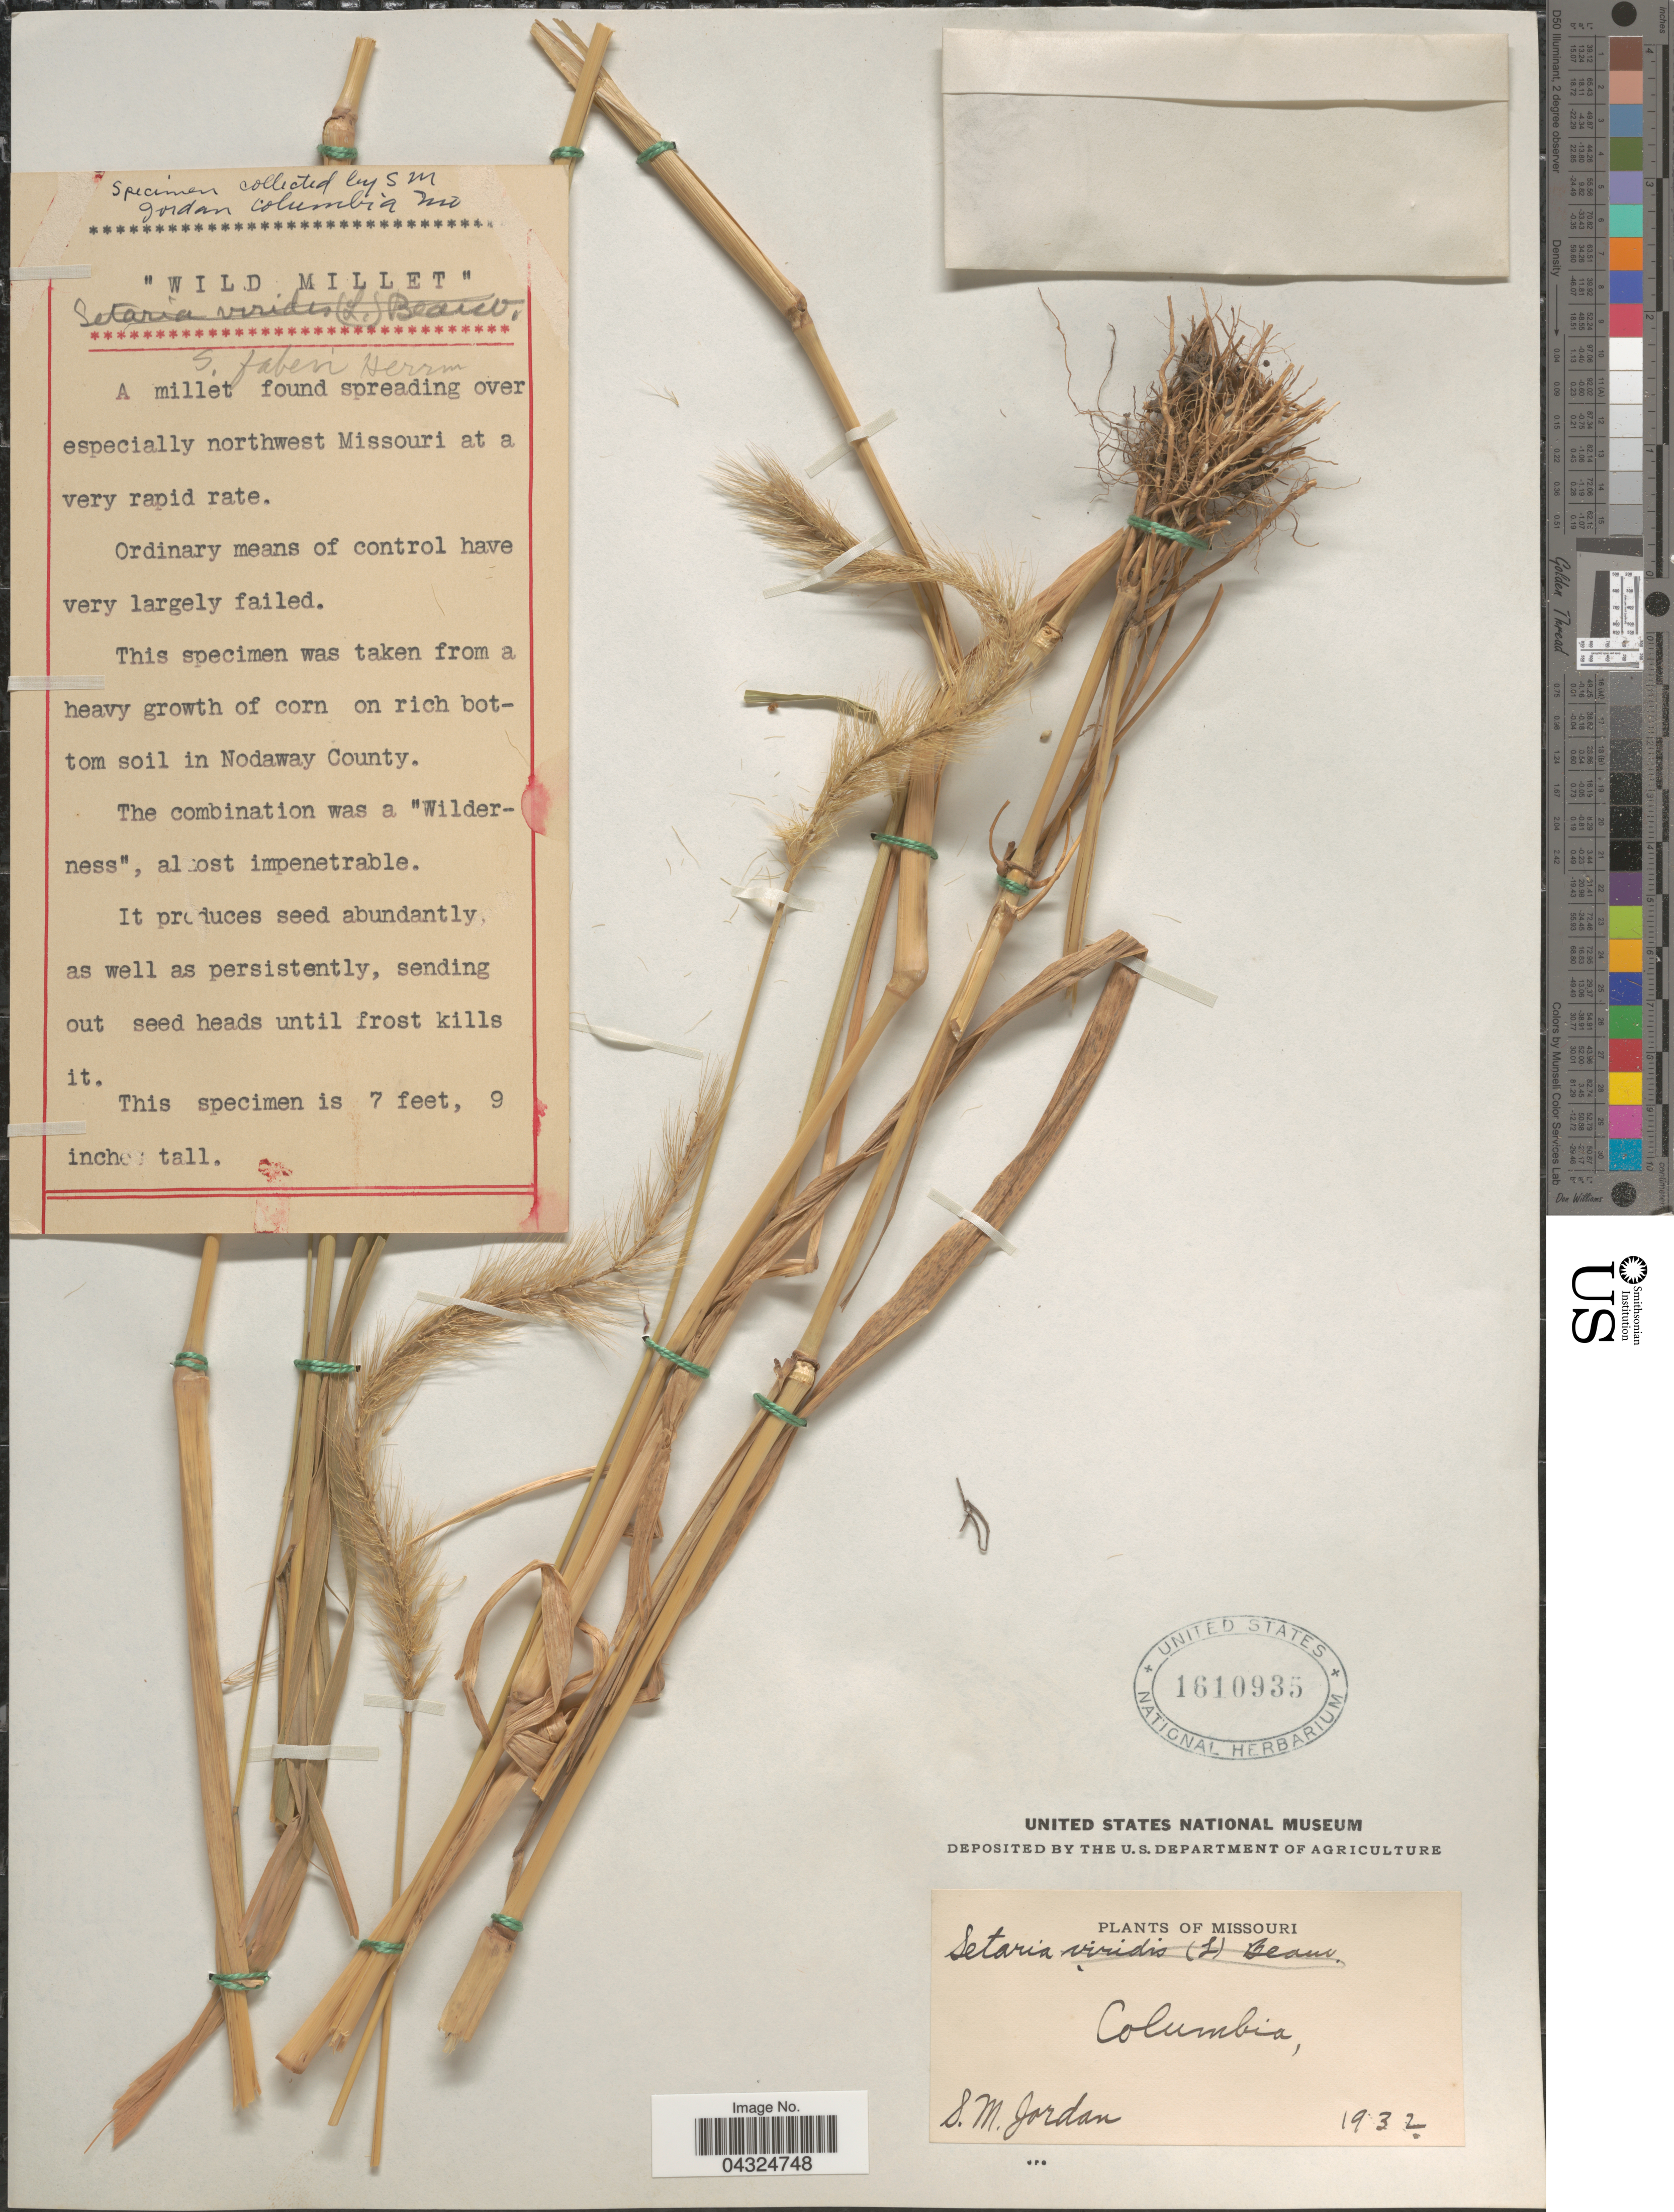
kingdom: Plantae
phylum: Tracheophyta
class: Liliopsida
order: Poales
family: Poaceae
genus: Setaria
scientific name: Setaria faberi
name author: R.A.W. Herrm.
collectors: S. Jordan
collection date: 1932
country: United States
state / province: Missouri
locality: Columbia.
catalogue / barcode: US 1610935